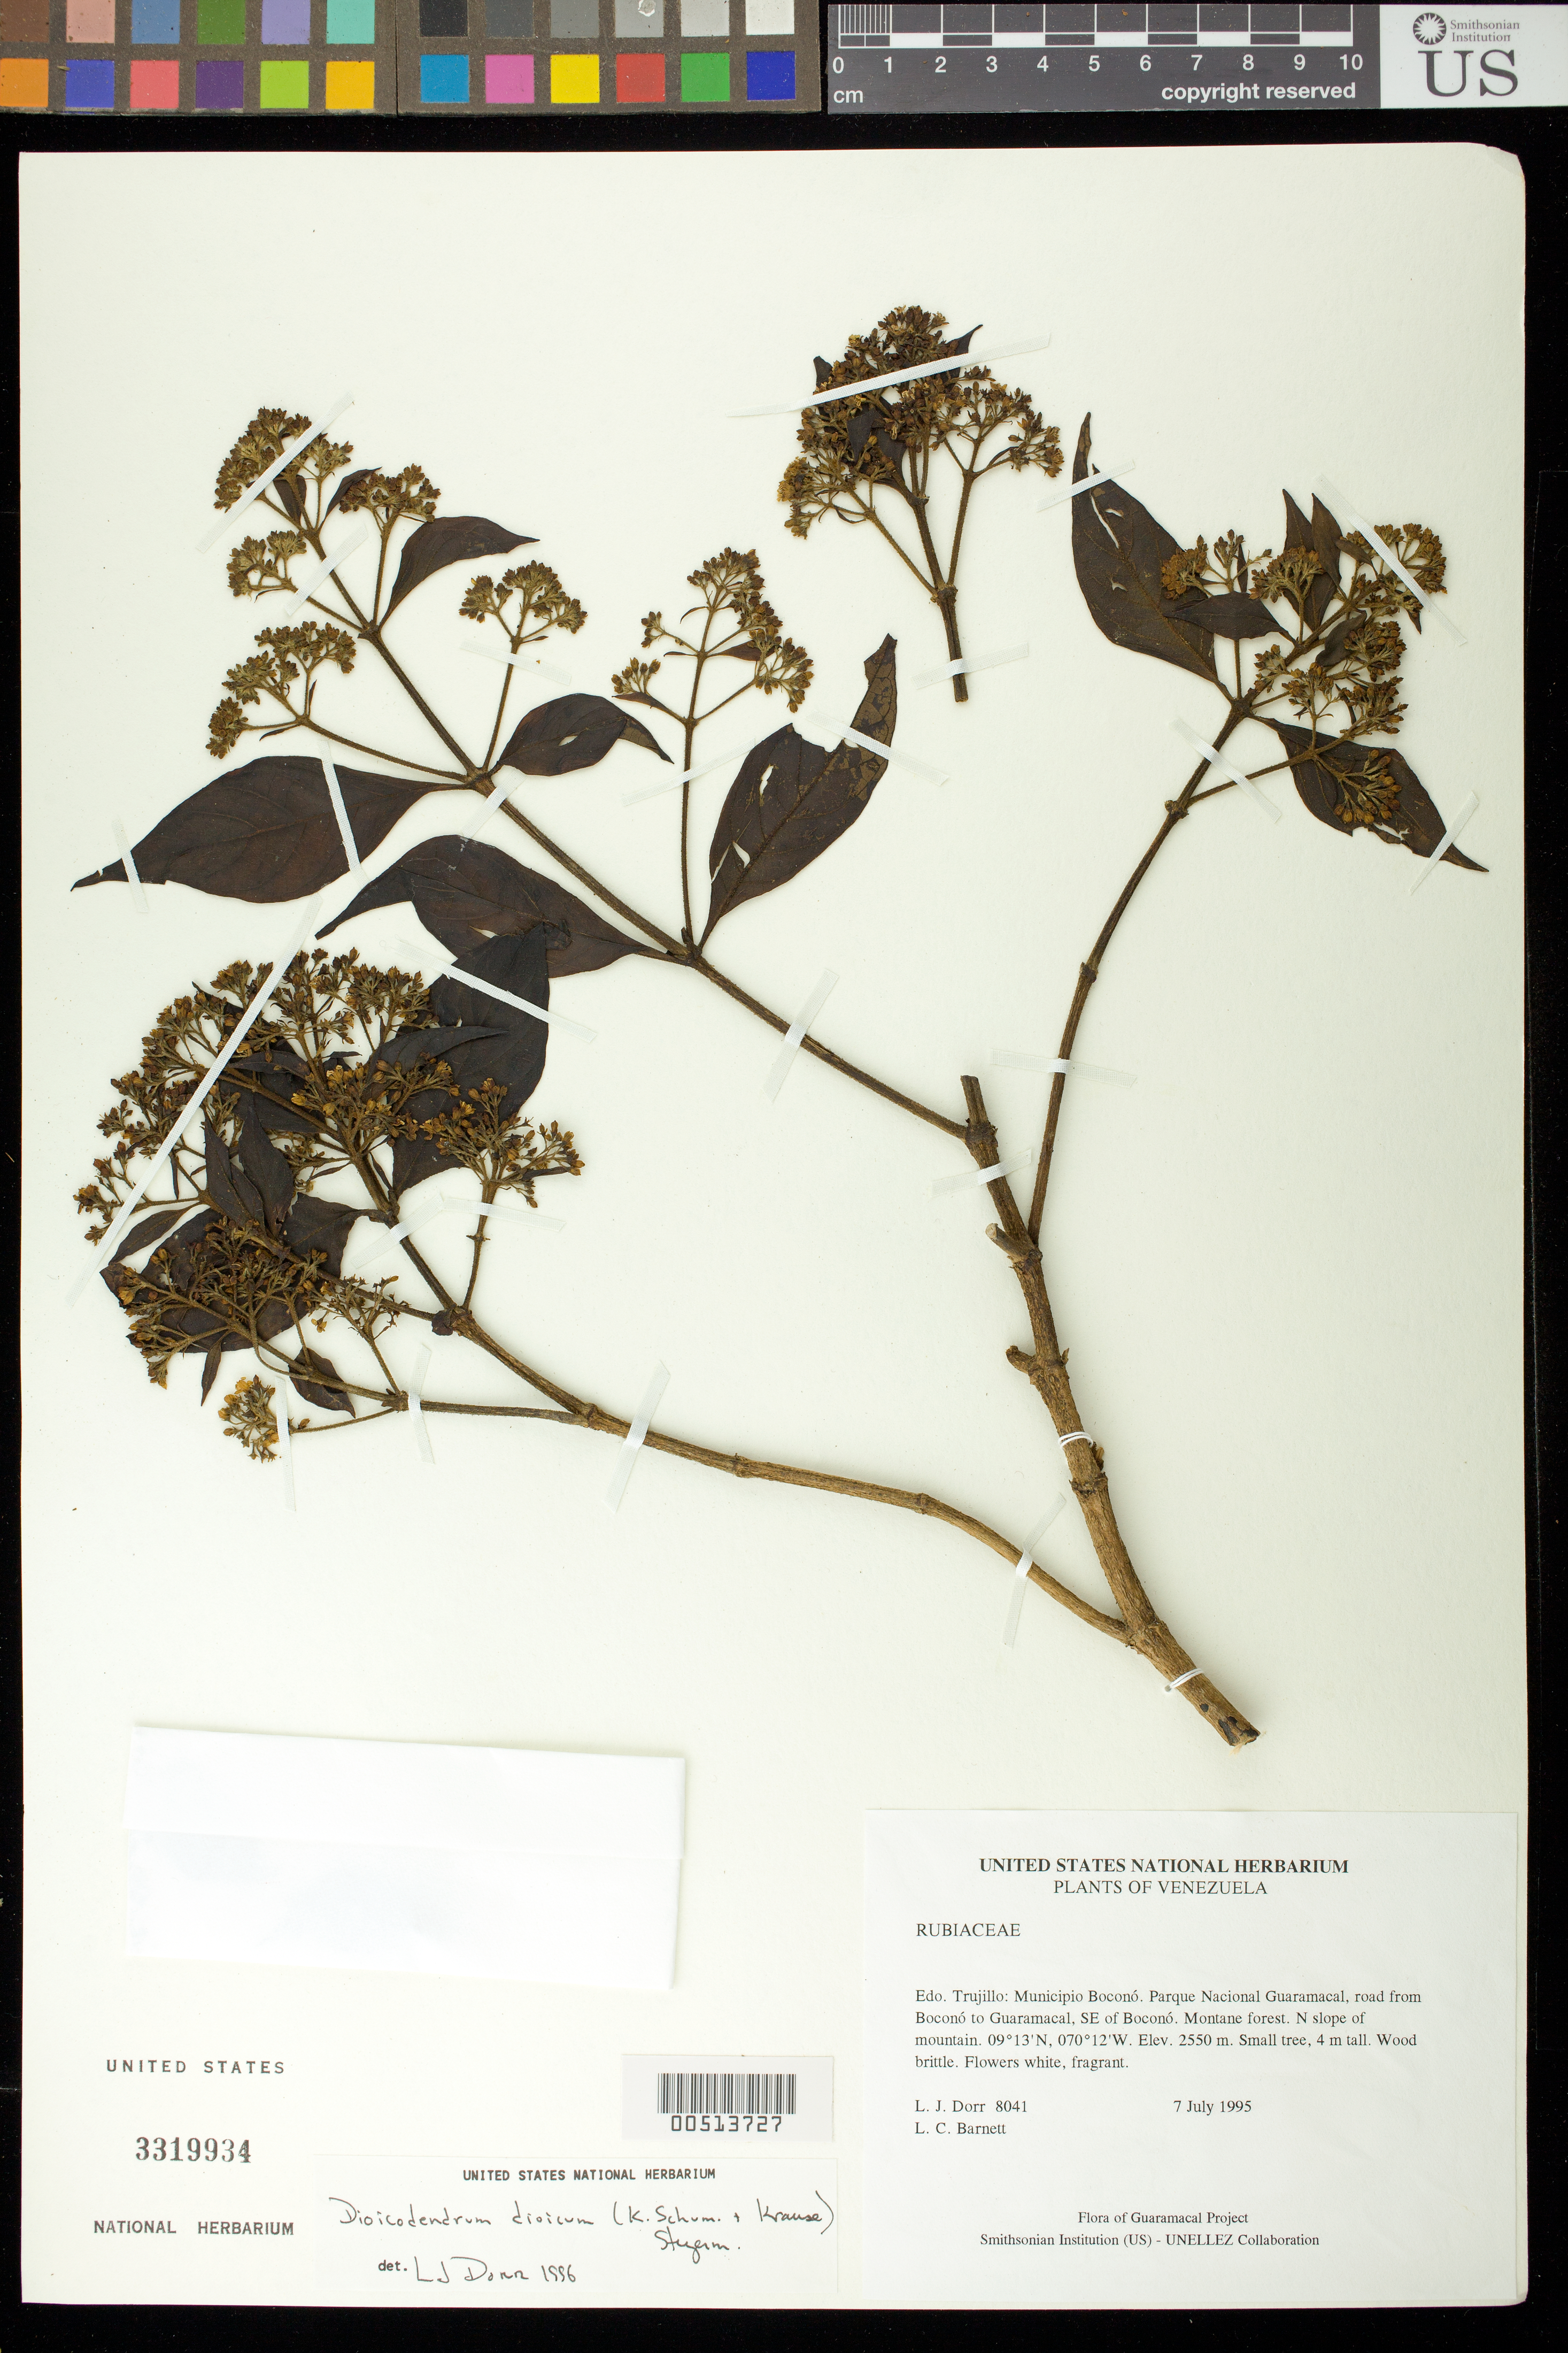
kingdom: Plantae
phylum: Tracheophyta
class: Magnoliopsida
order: Gentianales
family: Rubiaceae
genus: Dioicodendron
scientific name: Dioicodendron dioicum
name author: (K. Schum. & Krause) Steyerm.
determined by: Dorr, L. J., (BOT), Smithsonian Institution - National Museum of Natural History (UNITED STATES)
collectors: L. J. Dorr & L. C. Barnett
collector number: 8041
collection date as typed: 07 Jul 1995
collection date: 1995-07-07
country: Venezuela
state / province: Trujillo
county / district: Boconó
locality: Parque Nacional Guaramacal, road from Boconó to Guaramacal, SE of Boconó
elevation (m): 2550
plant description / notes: PORT, US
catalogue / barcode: US 3319934